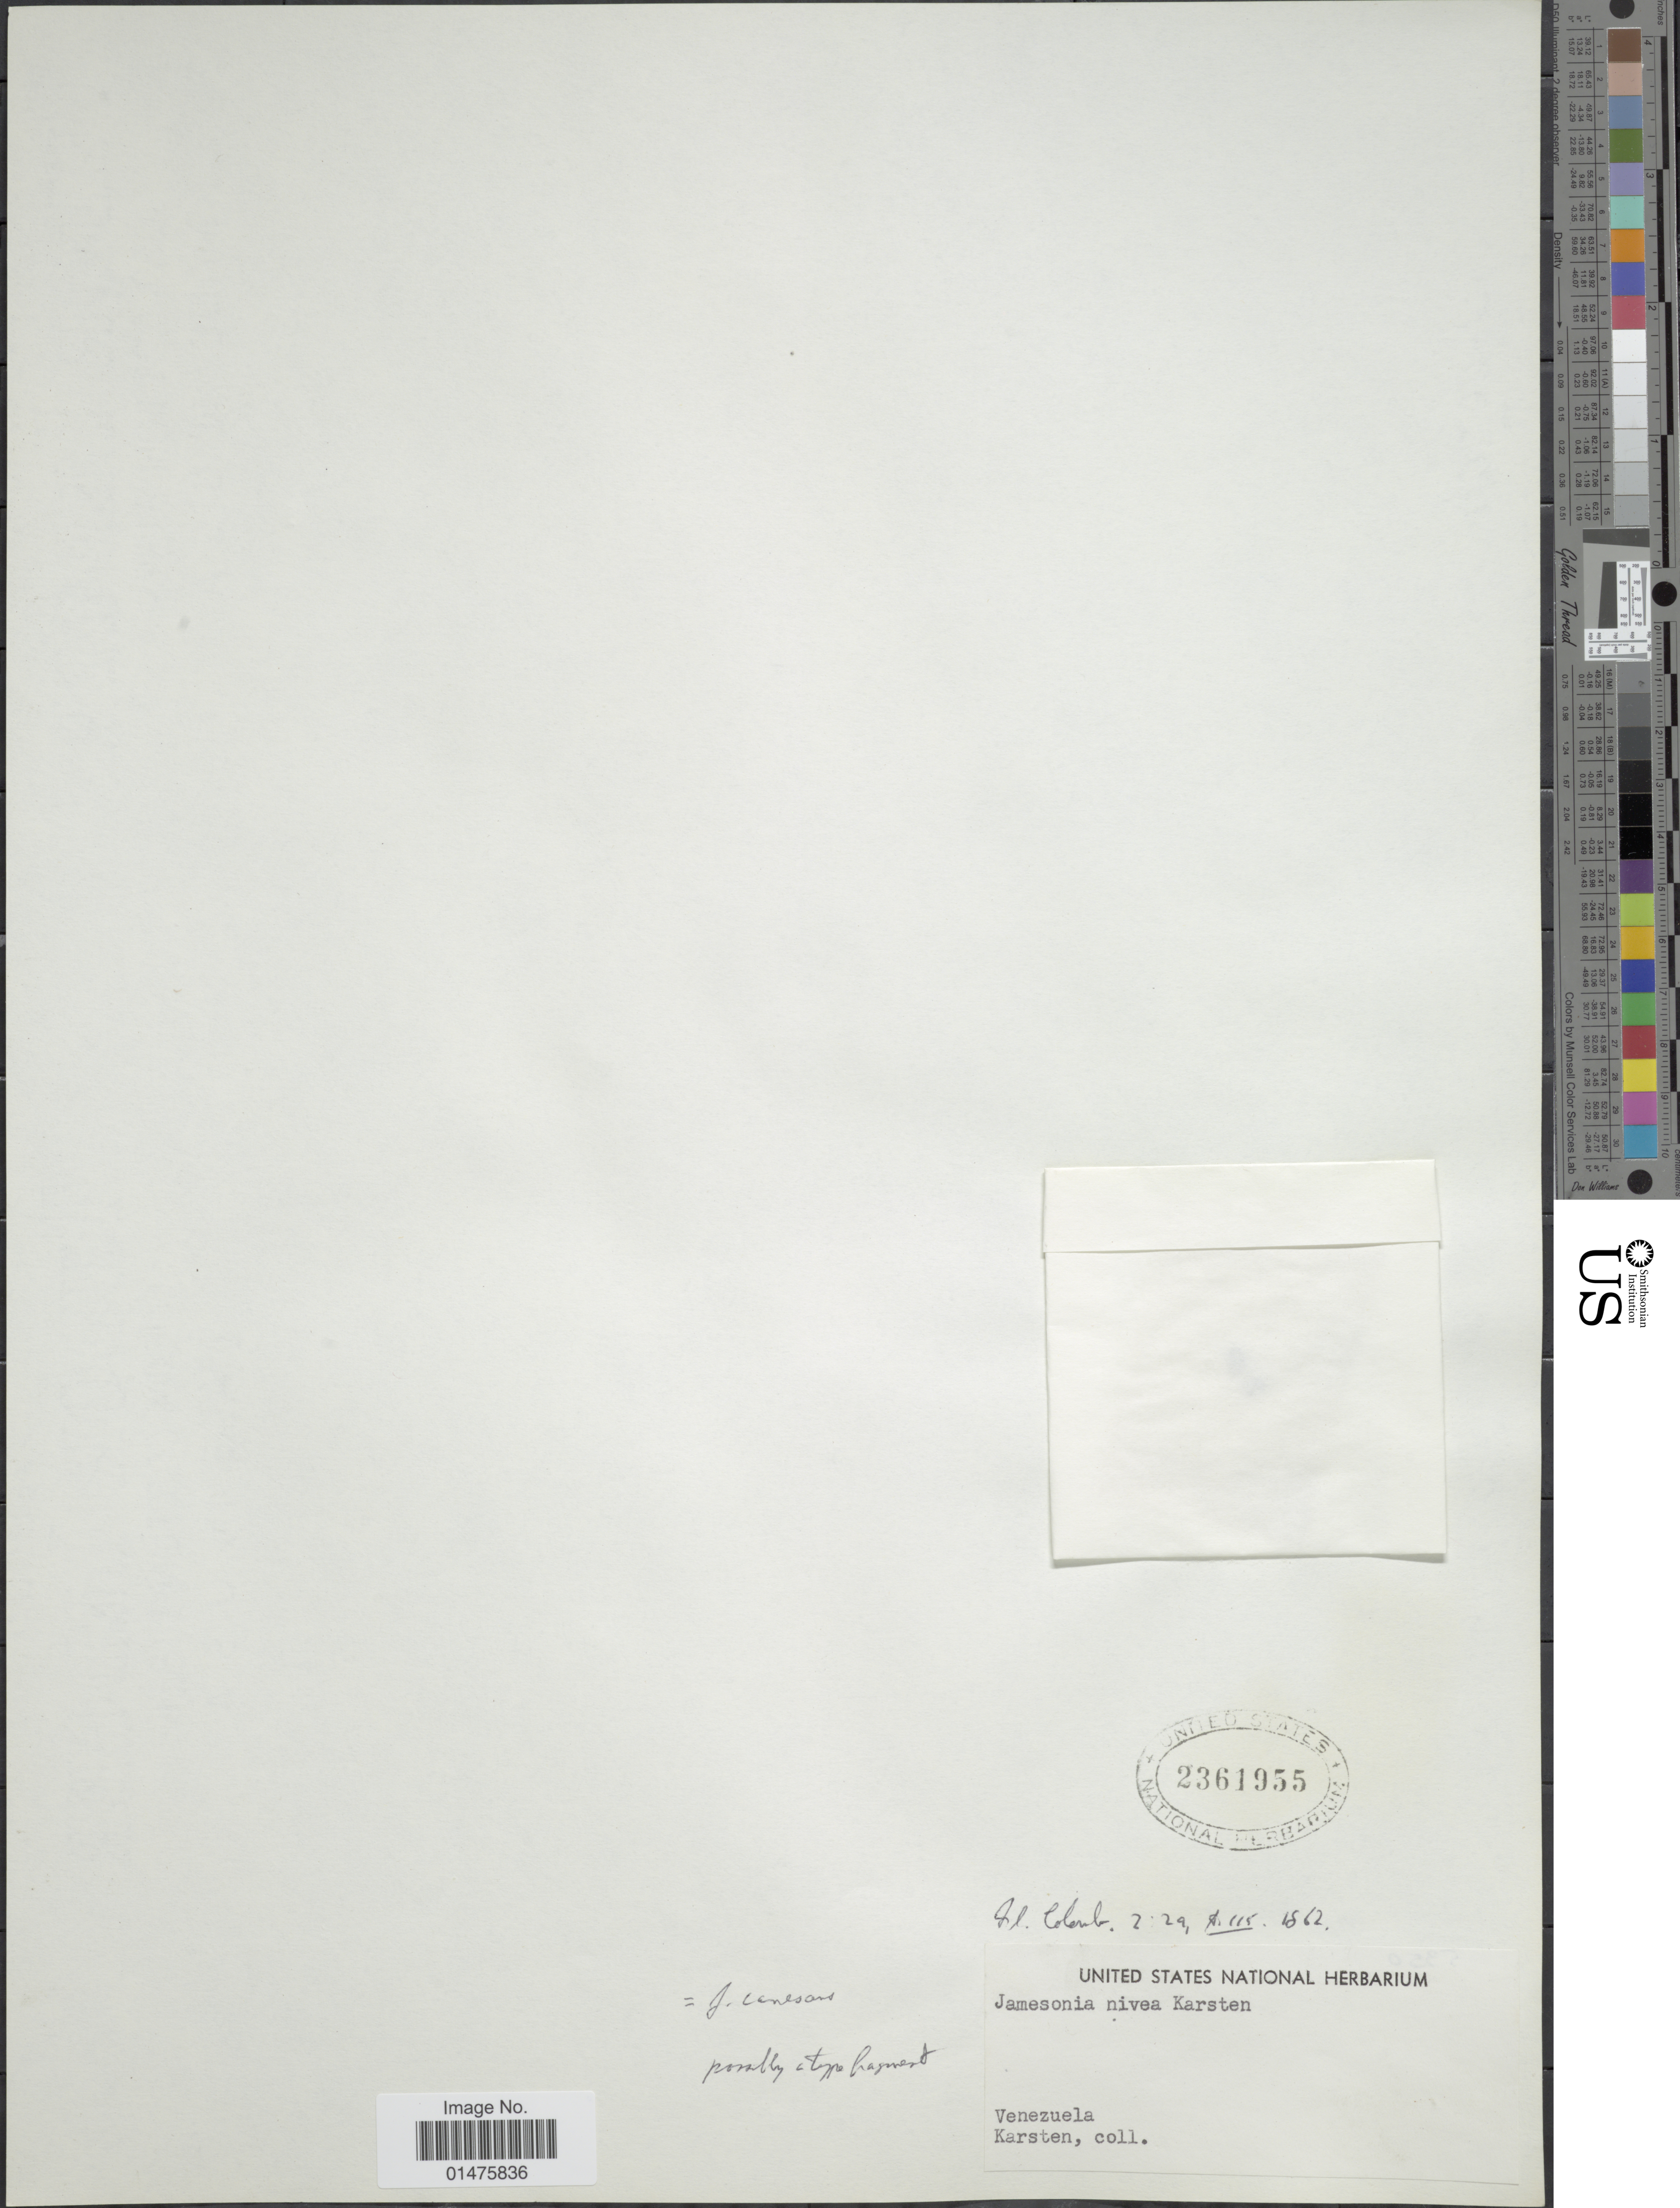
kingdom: Plantae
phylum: Tracheophyta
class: Polypodiopsida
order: Polypodiales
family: Pteridaceae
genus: Jamesonia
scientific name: Jamesonia canescens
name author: Kunze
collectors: -. Karsten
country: Venezuela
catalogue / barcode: US 2361955